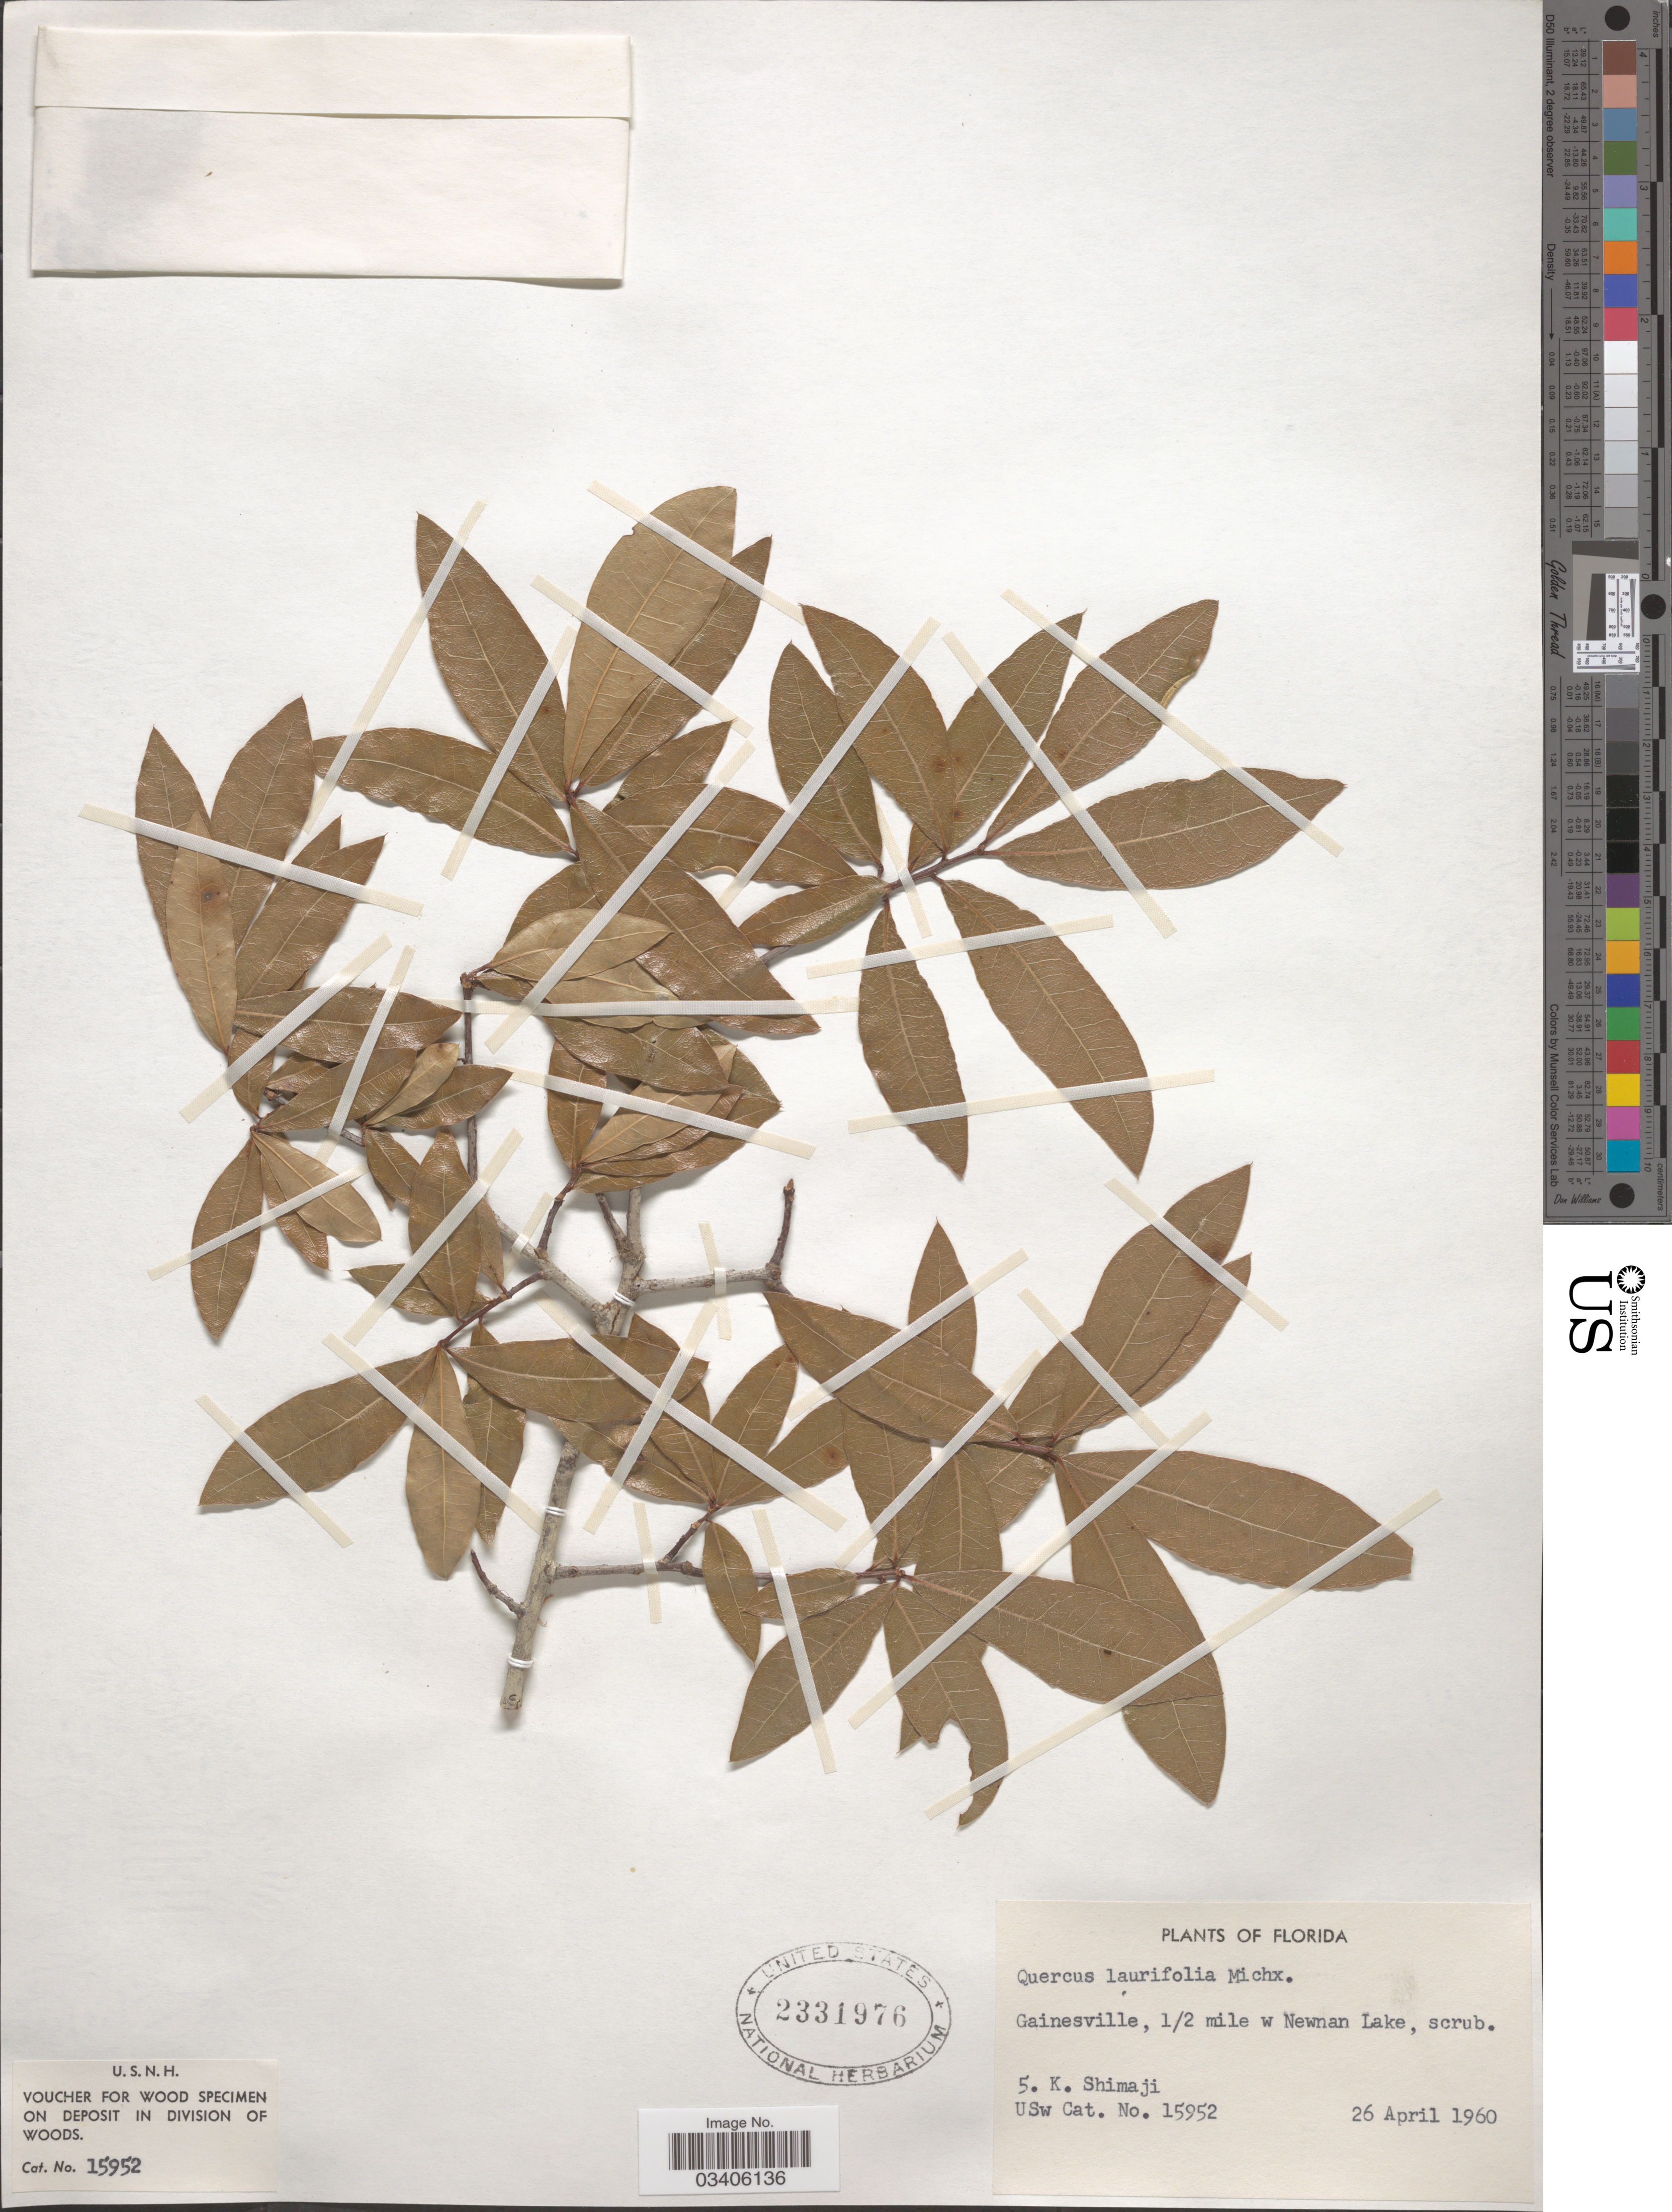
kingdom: Plantae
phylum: Tracheophyta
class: Magnoliopsida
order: Fagales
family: Fagaceae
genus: Quercus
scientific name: Quercus laurifolia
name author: Michx.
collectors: K. Shimaji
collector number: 5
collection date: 1960-04-26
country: United States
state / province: Florida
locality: Gainesville, ½ mile w Newnan Lake.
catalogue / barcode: US 2331976